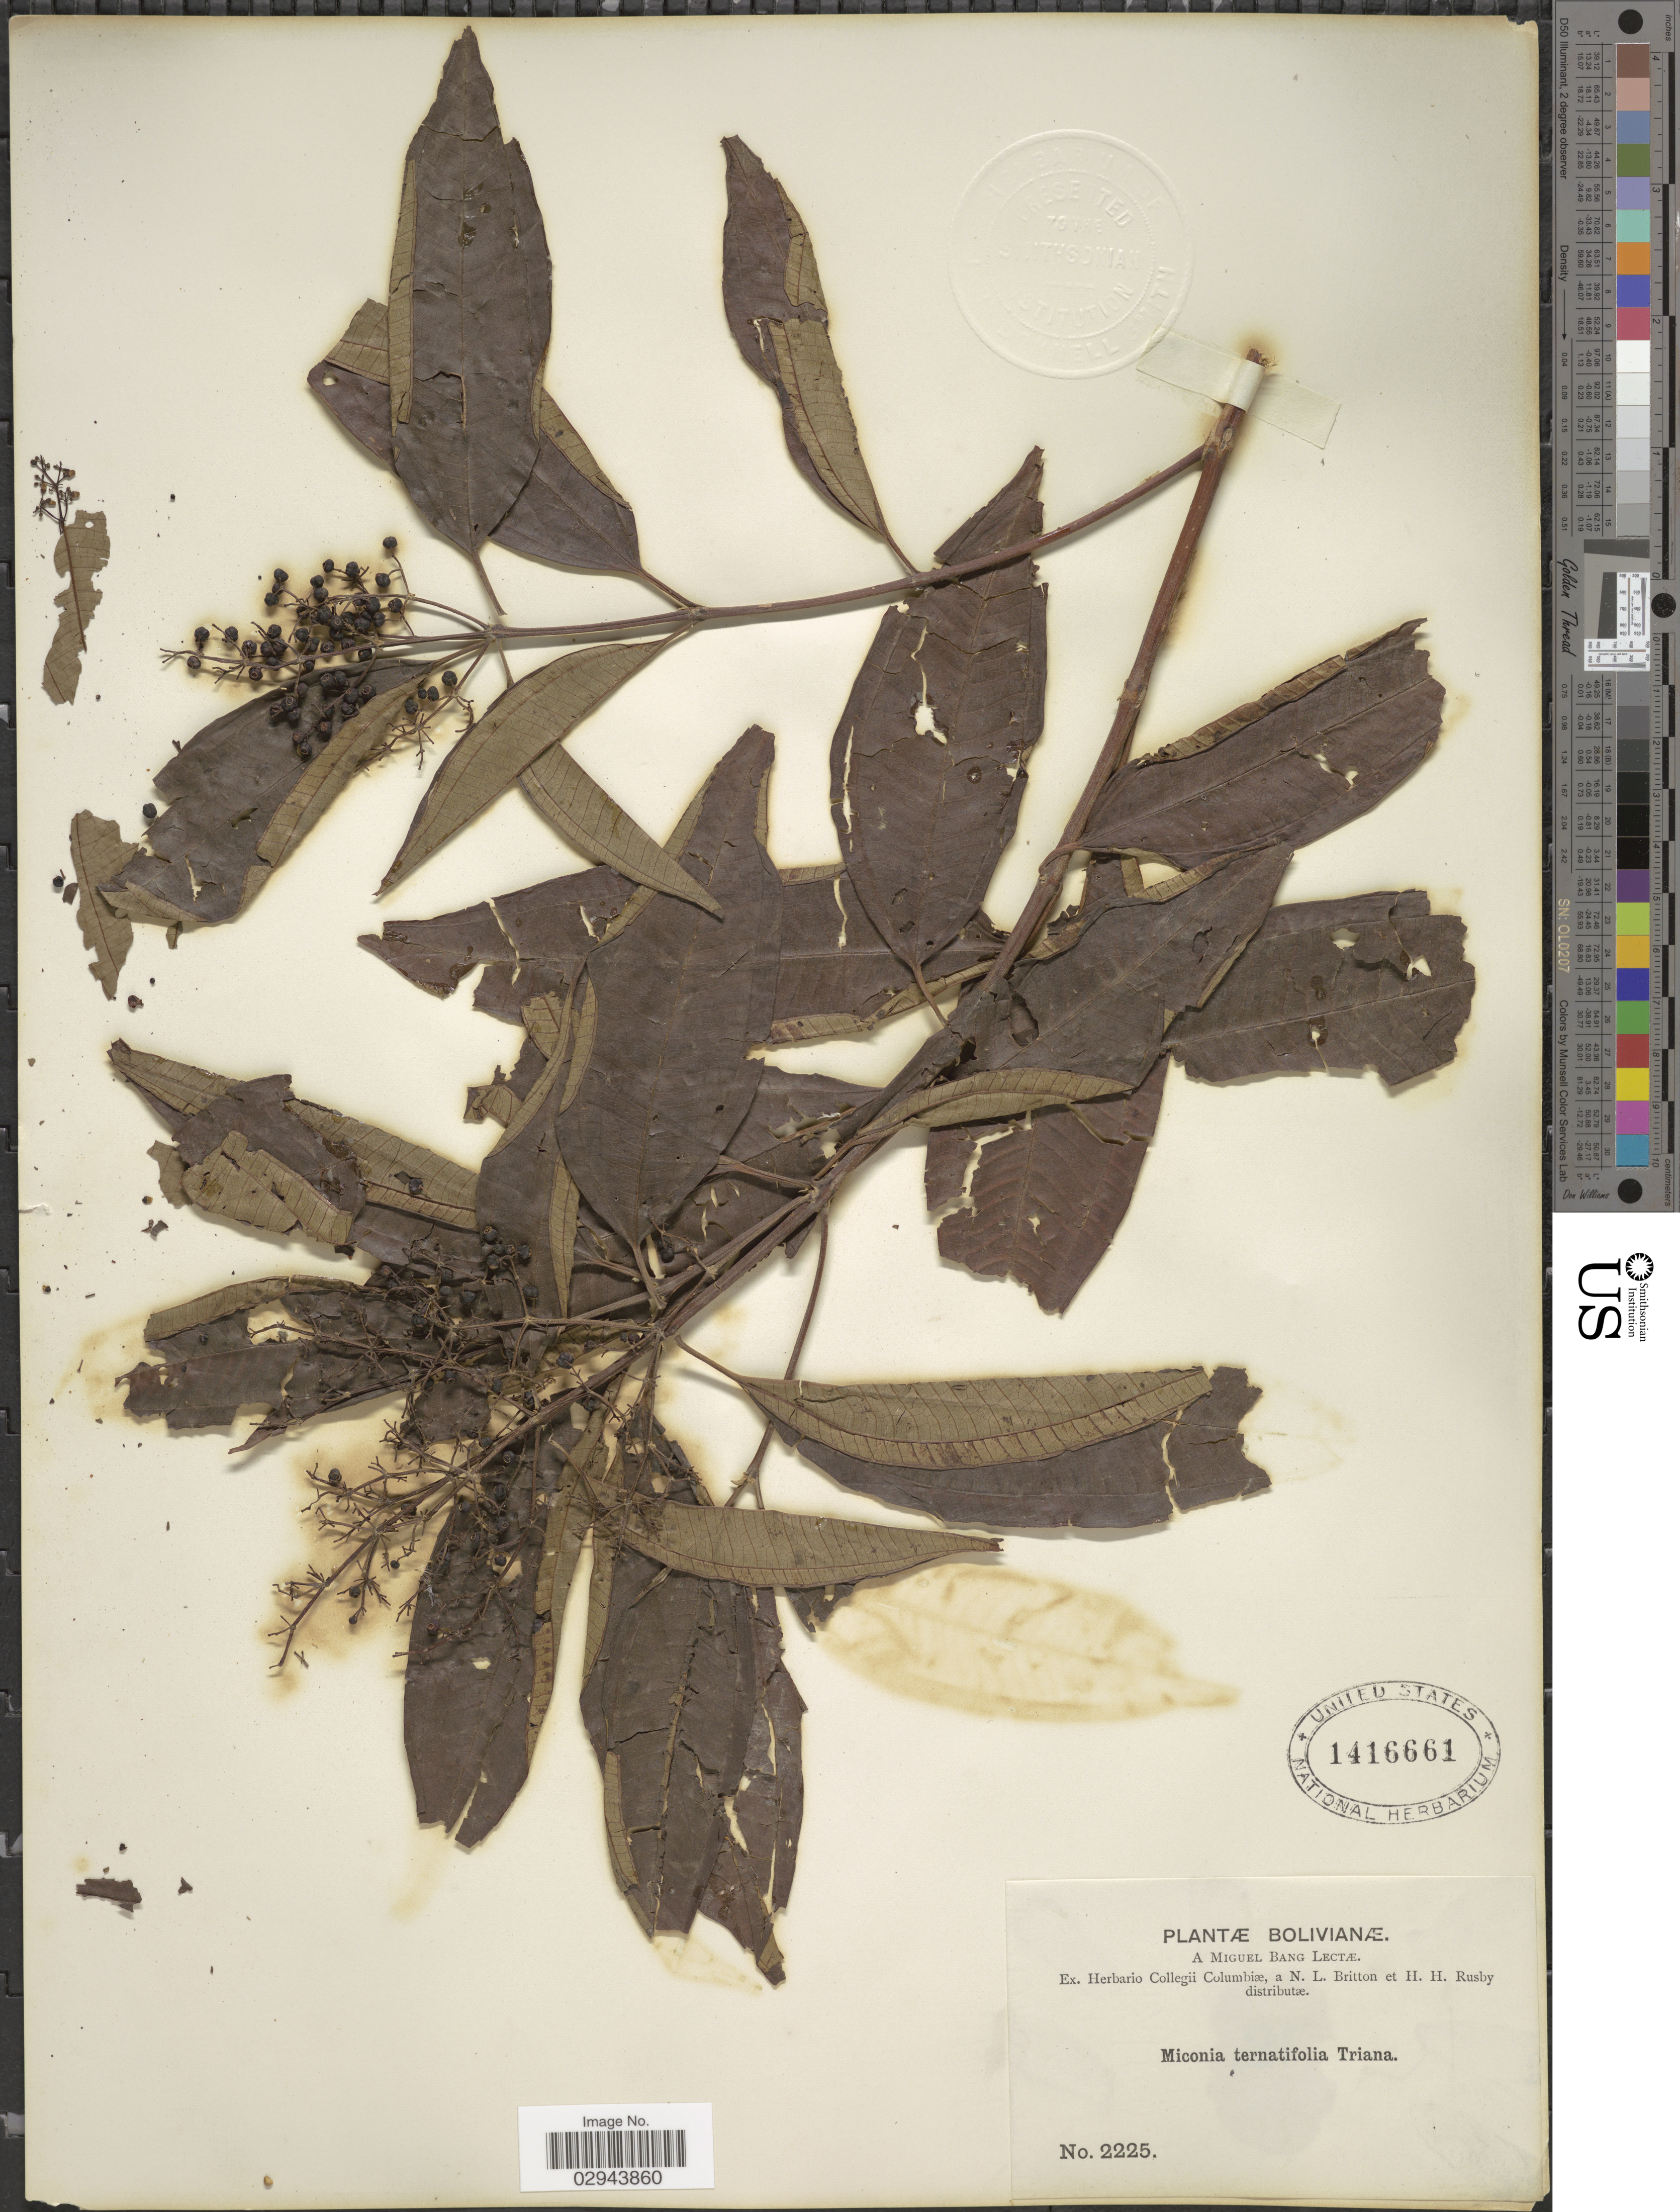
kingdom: Plantae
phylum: Tracheophyta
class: Magnoliopsida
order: Myrtales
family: Melastomataceae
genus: Miconia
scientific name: Miconia ternatifolia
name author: Triana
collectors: M. Bang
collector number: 2225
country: Bolivia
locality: Bolivianæ.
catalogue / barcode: US 1416661